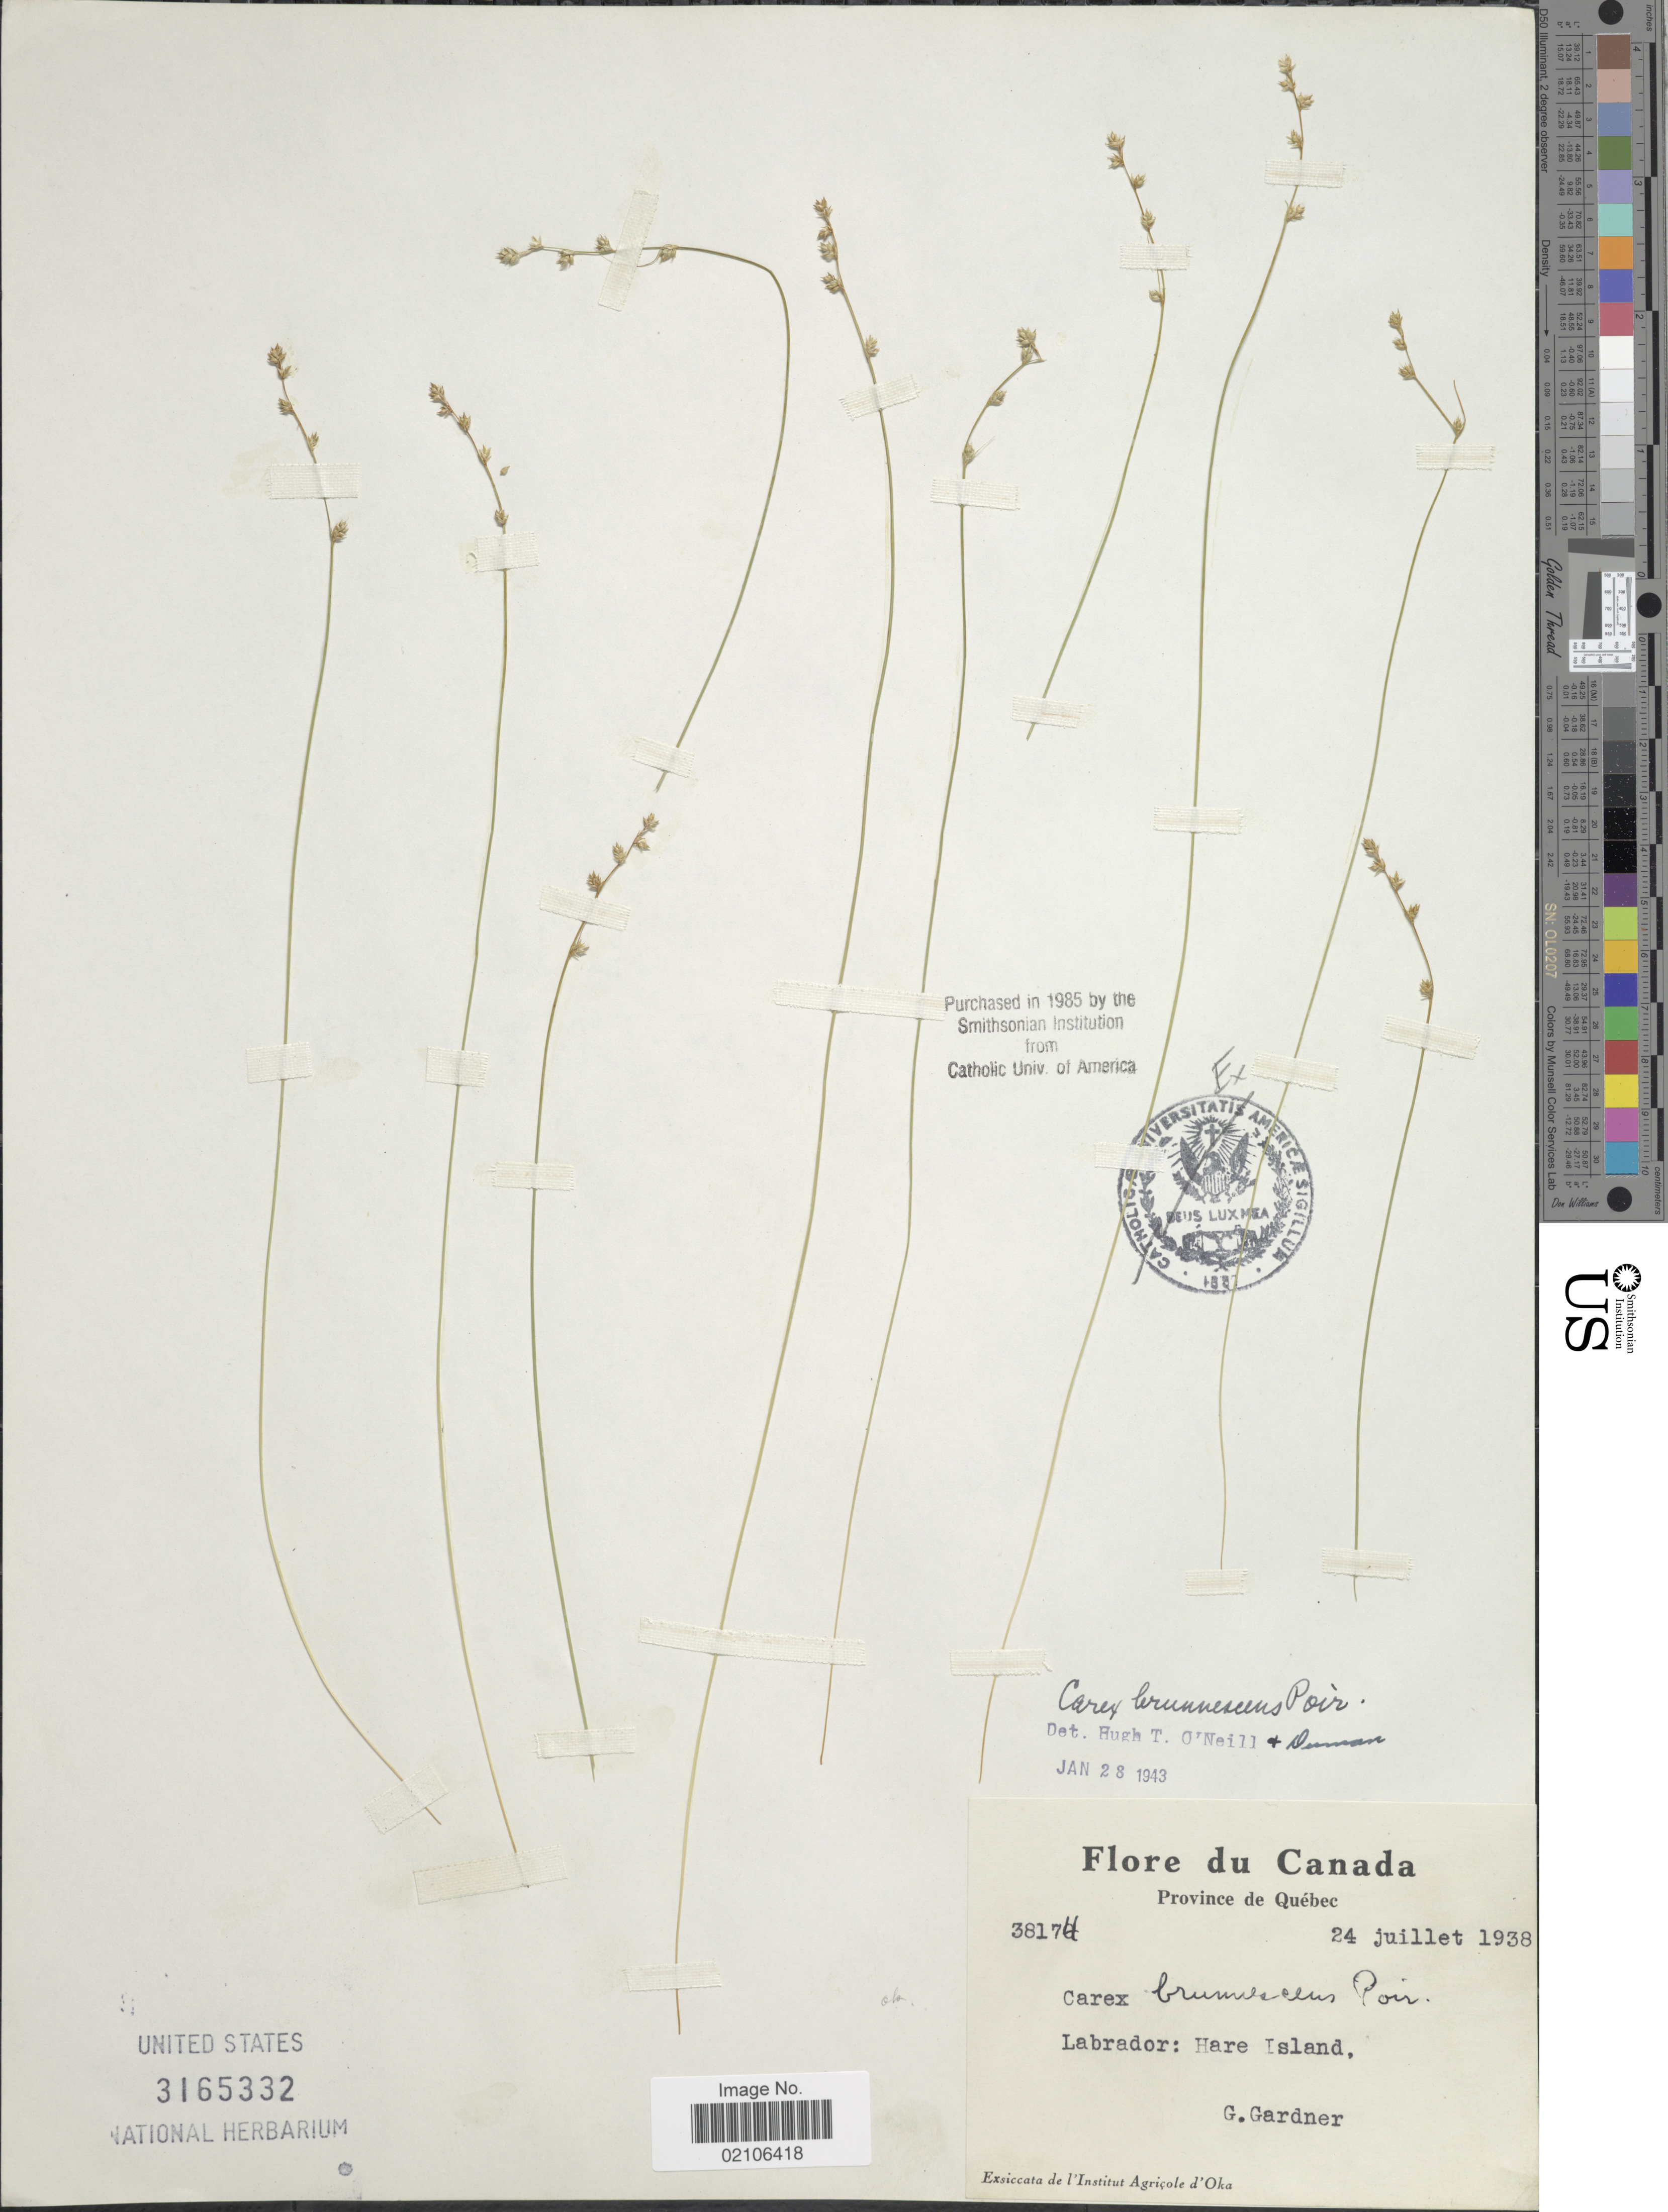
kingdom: Plantae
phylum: Tracheophyta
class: Liliopsida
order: Poales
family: Cyperaceae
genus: Carex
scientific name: Carex brunnescens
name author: (Pers.) Poir.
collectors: G. Gardner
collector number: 38174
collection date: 1938-07-24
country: Canada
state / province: Quebec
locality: Province de Quebec, Labrador: Hare island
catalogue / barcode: US 3165332